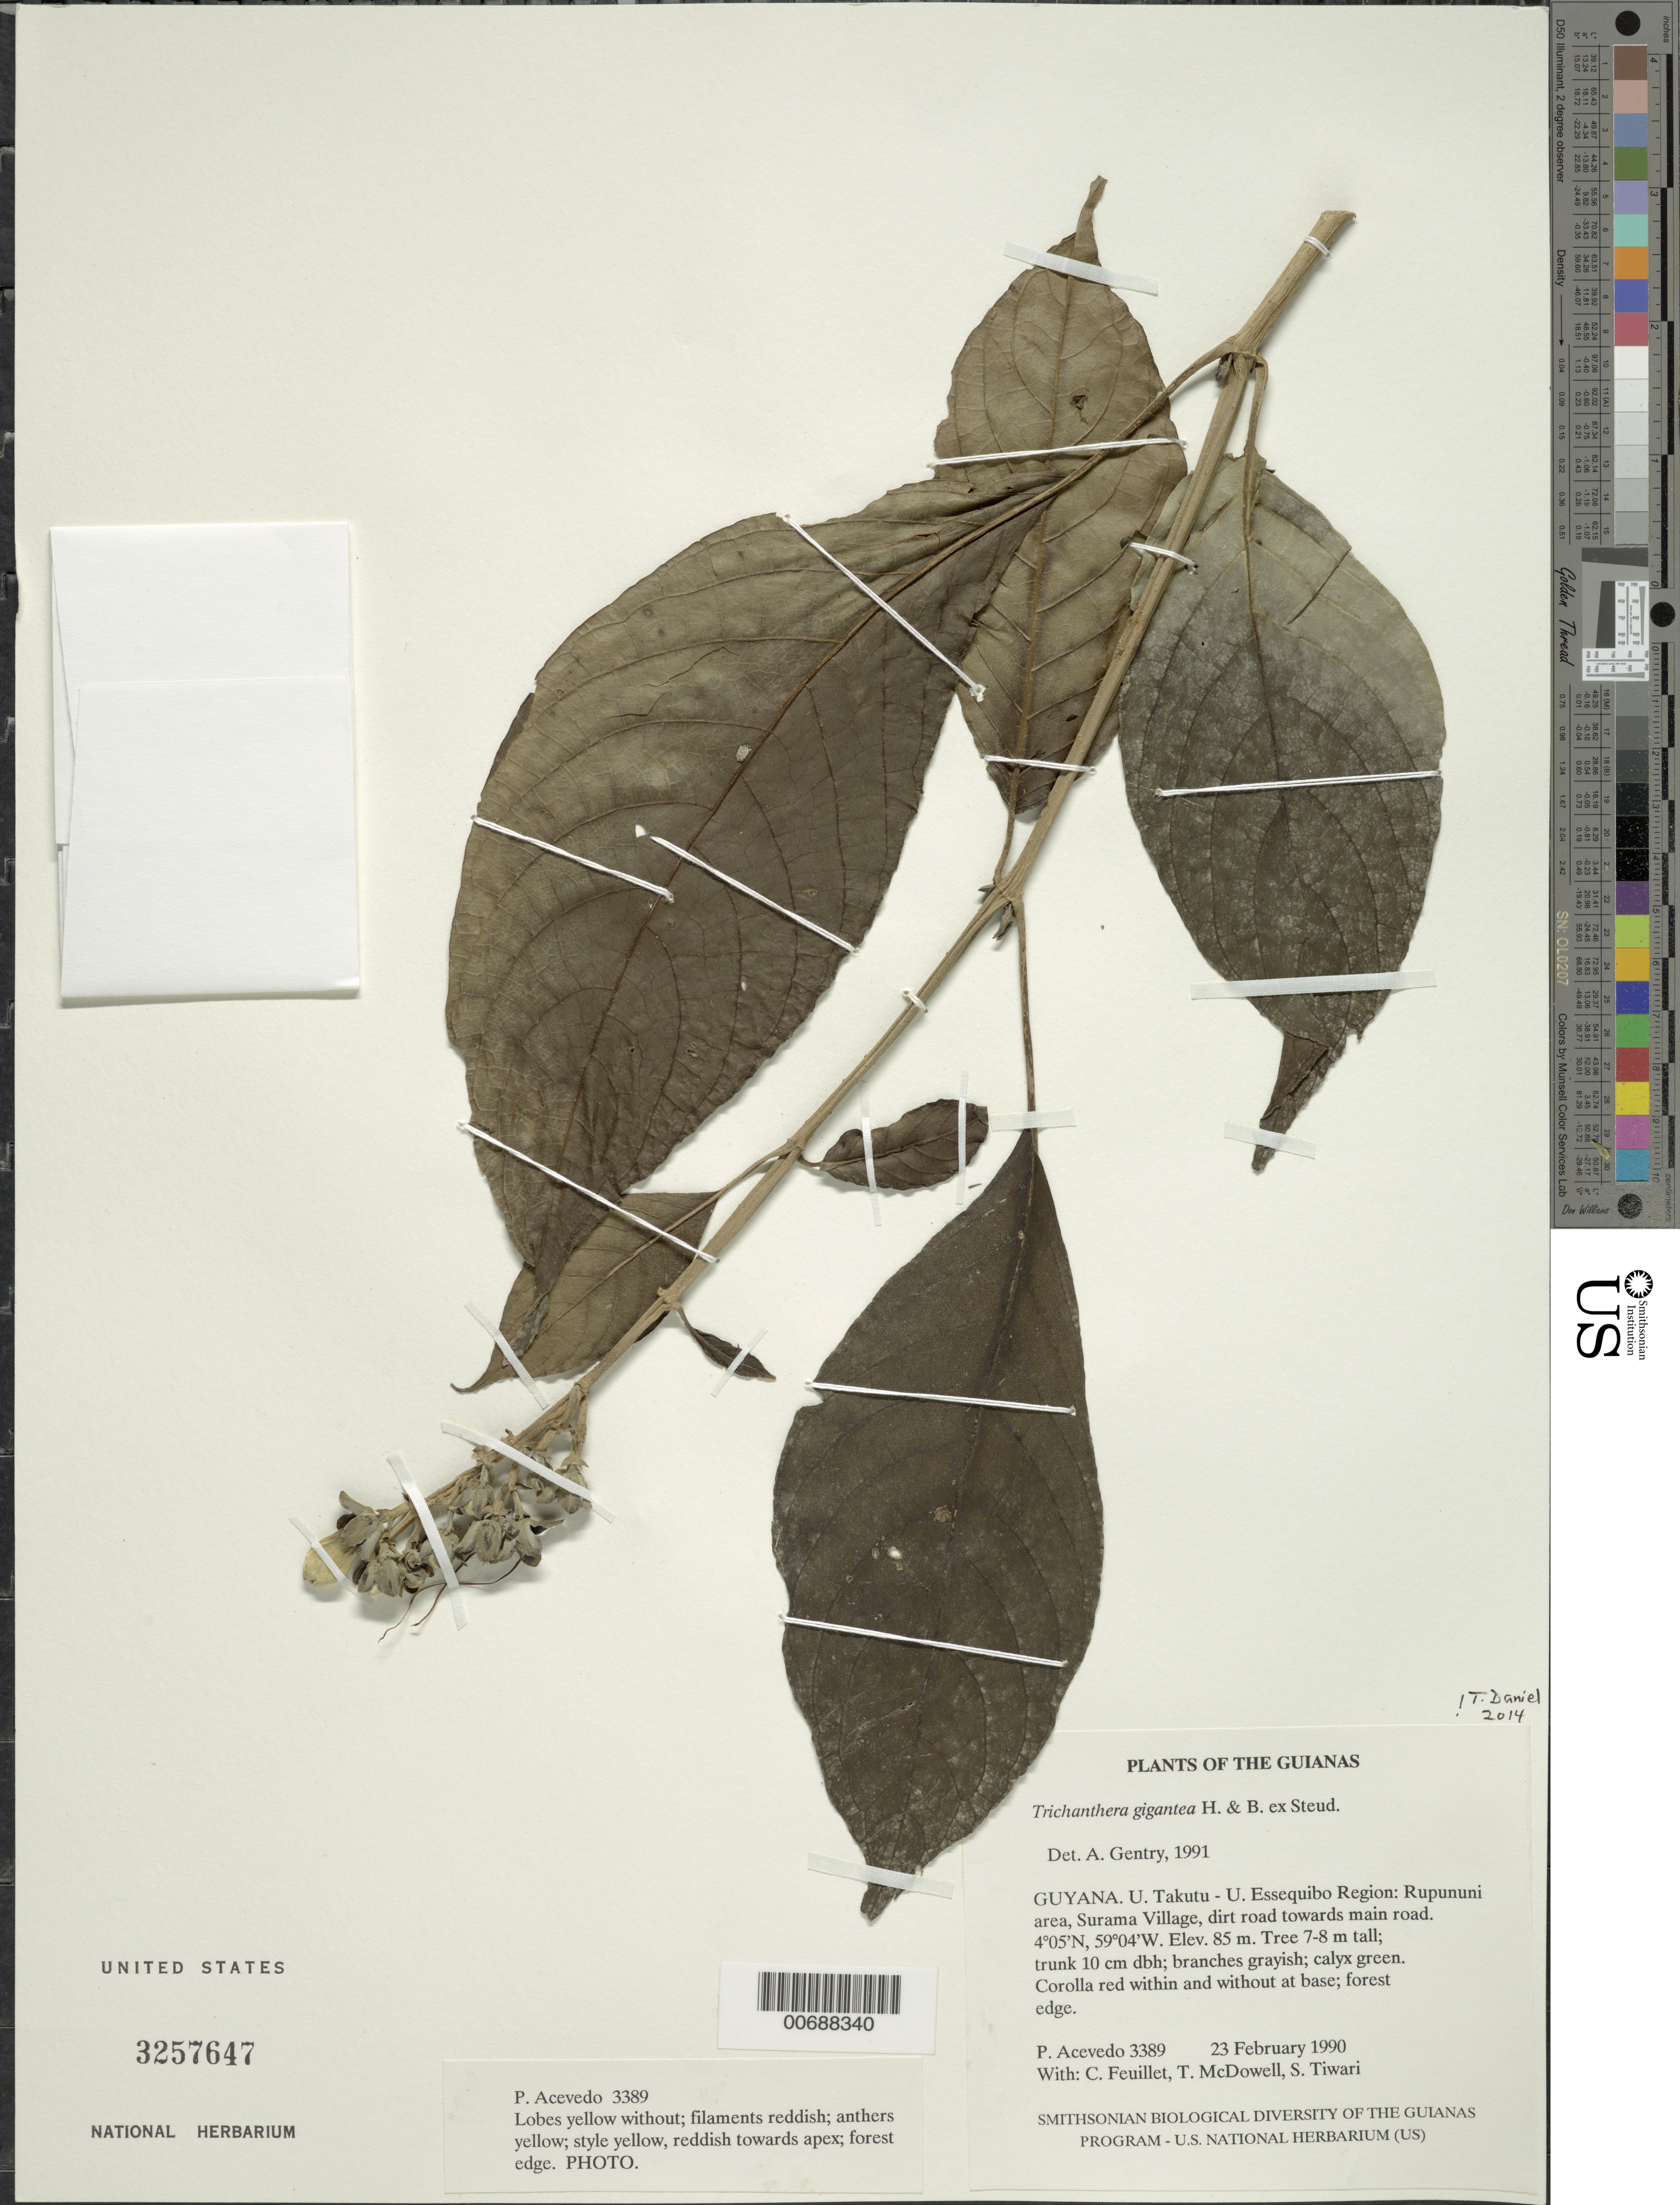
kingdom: Plantae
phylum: Tracheophyta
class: Magnoliopsida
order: Lamiales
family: Acanthaceae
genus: Trichanthera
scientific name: Trichanthera gigantea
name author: (Bonpl.) Nees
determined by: Gentry, A. H.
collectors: P. Acevedo-Rodr., C. Feuillet, T. McDowell & S. Tiwari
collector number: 3389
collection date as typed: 23 Feb 1990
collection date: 1990-02-23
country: Guyana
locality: U. Takutu - U. Essequibo. Rupununi area, Surama Village, dirt road towards main road.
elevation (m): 85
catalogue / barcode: US 3257647